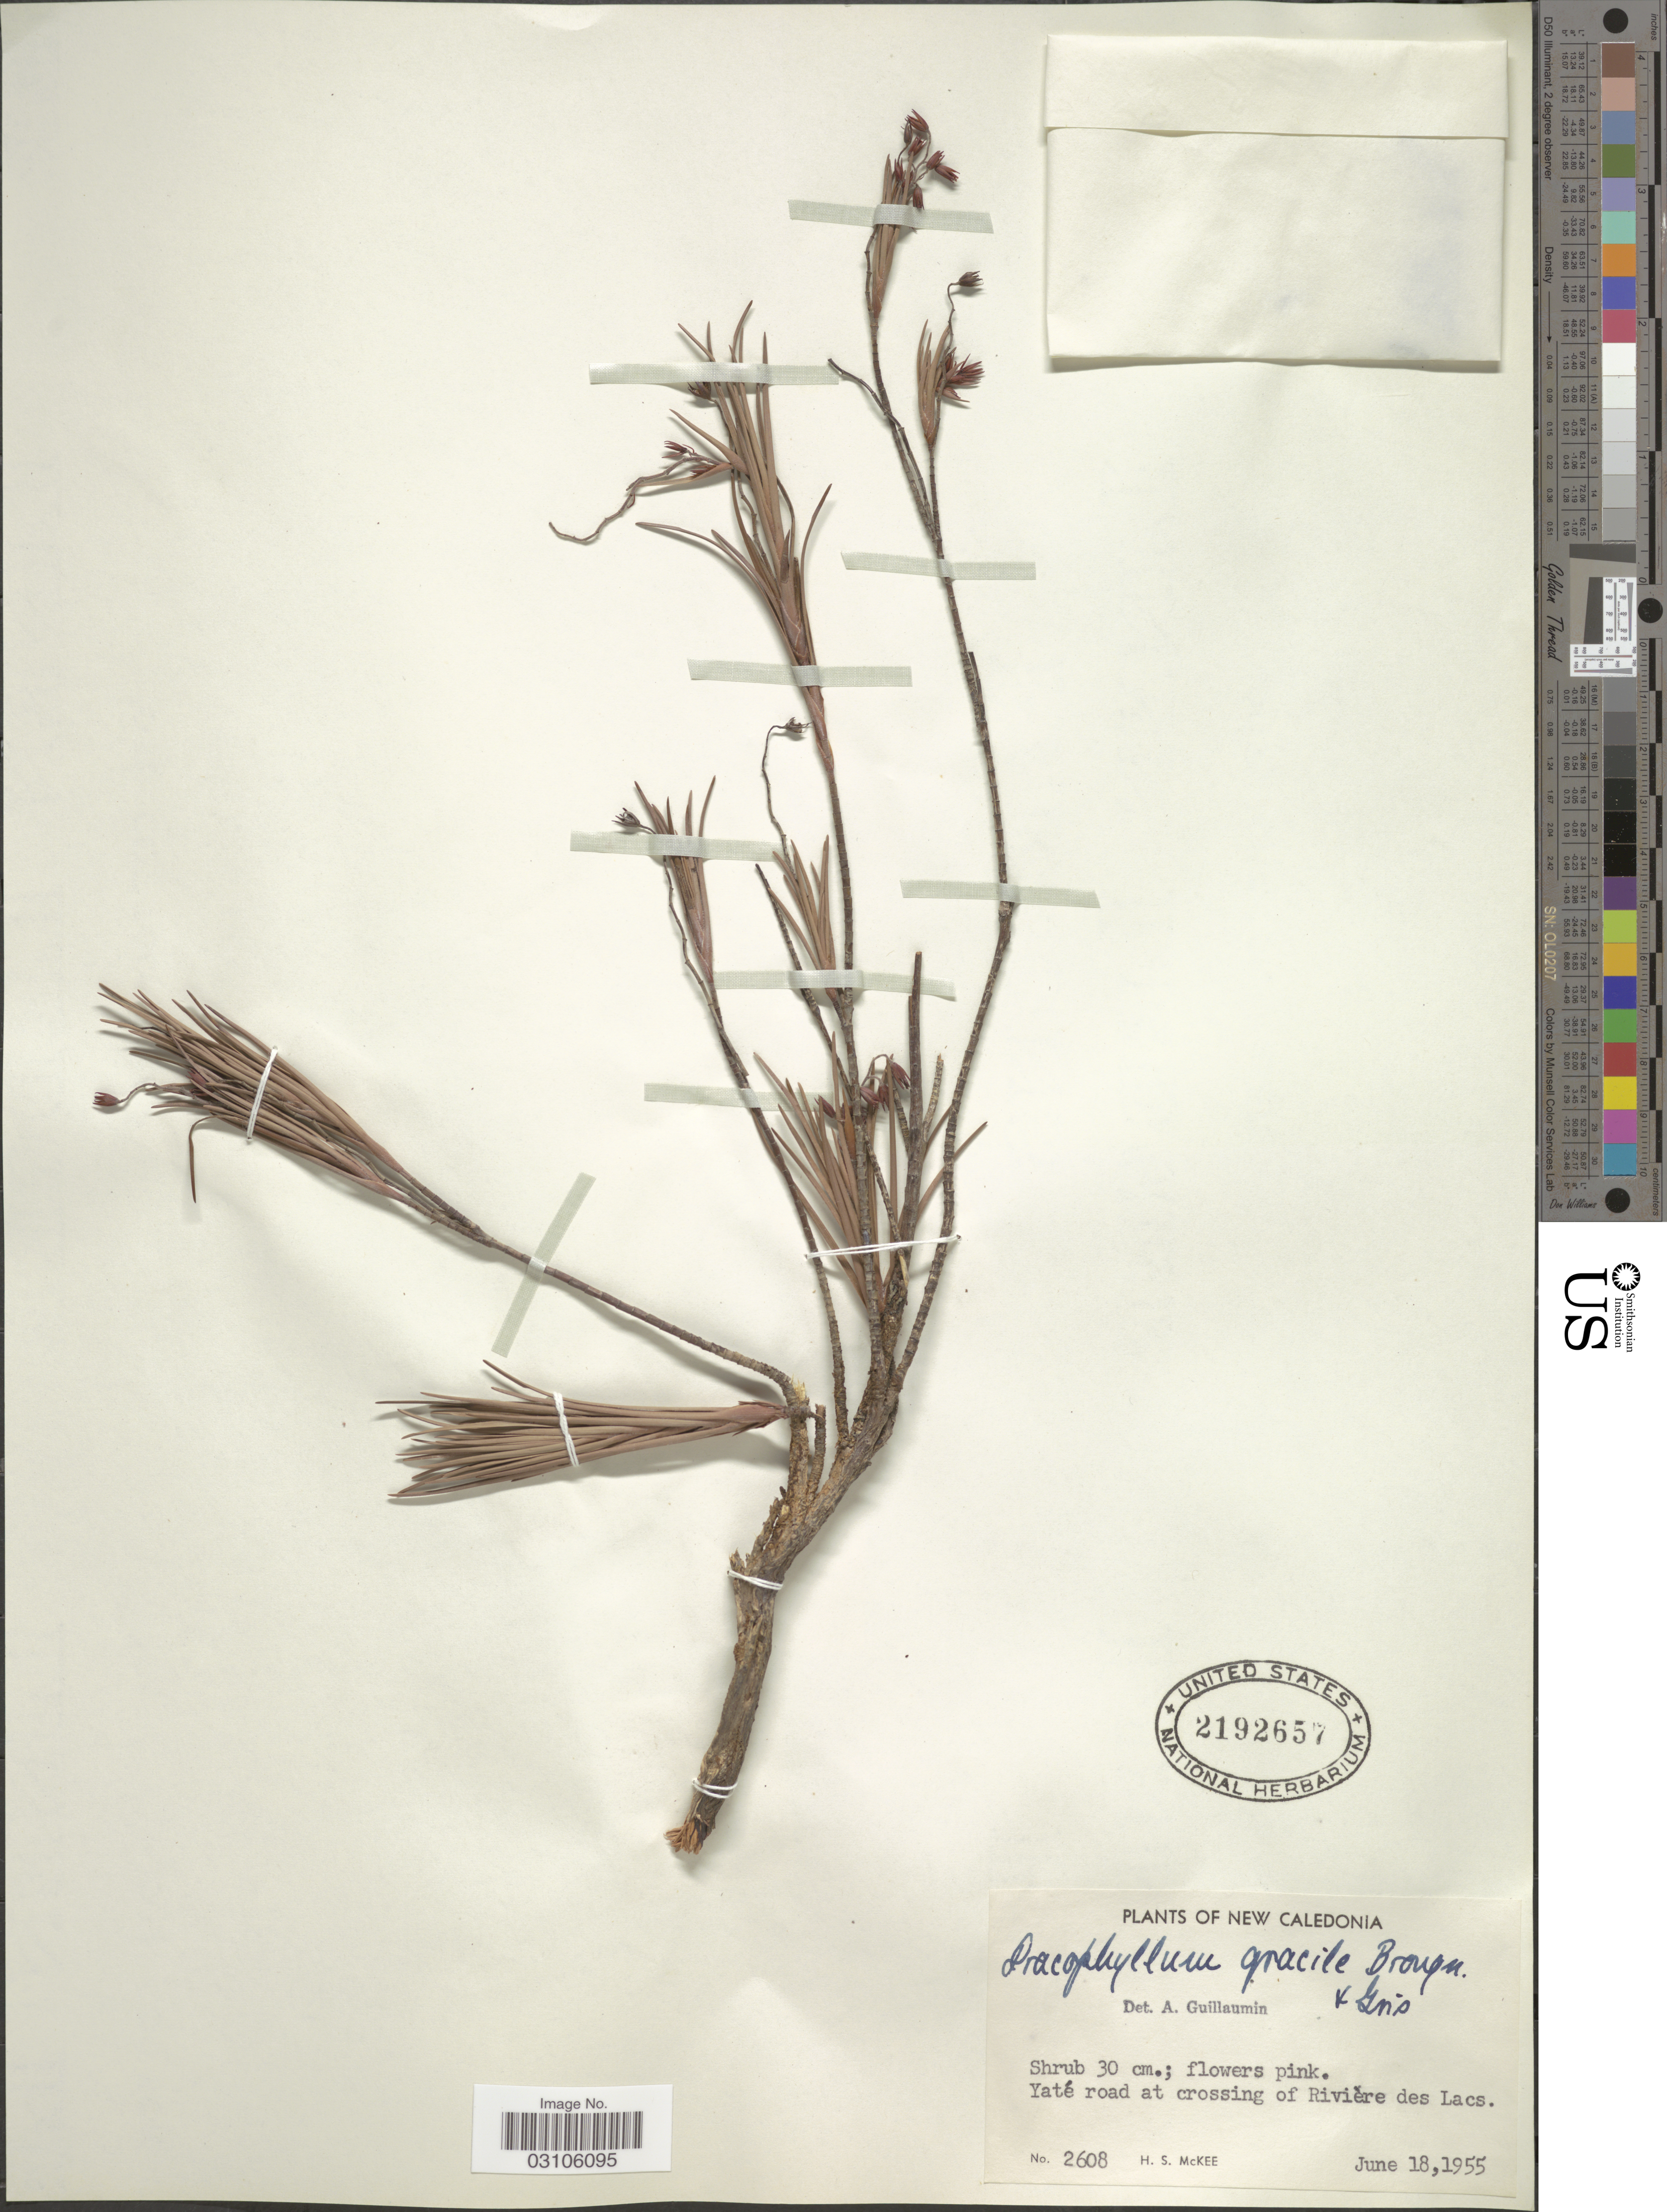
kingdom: Plantae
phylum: Tracheophyta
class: Magnoliopsida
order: Ericales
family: Ericaceae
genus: Dracophyllum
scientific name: Dracophyllum cosmelioides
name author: W.R.B. Oliv.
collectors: H. S. McKee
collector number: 2608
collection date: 1955-06-18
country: New Caledonia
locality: Yaté road at crossing of Rivière des Lacs.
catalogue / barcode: US 2192657